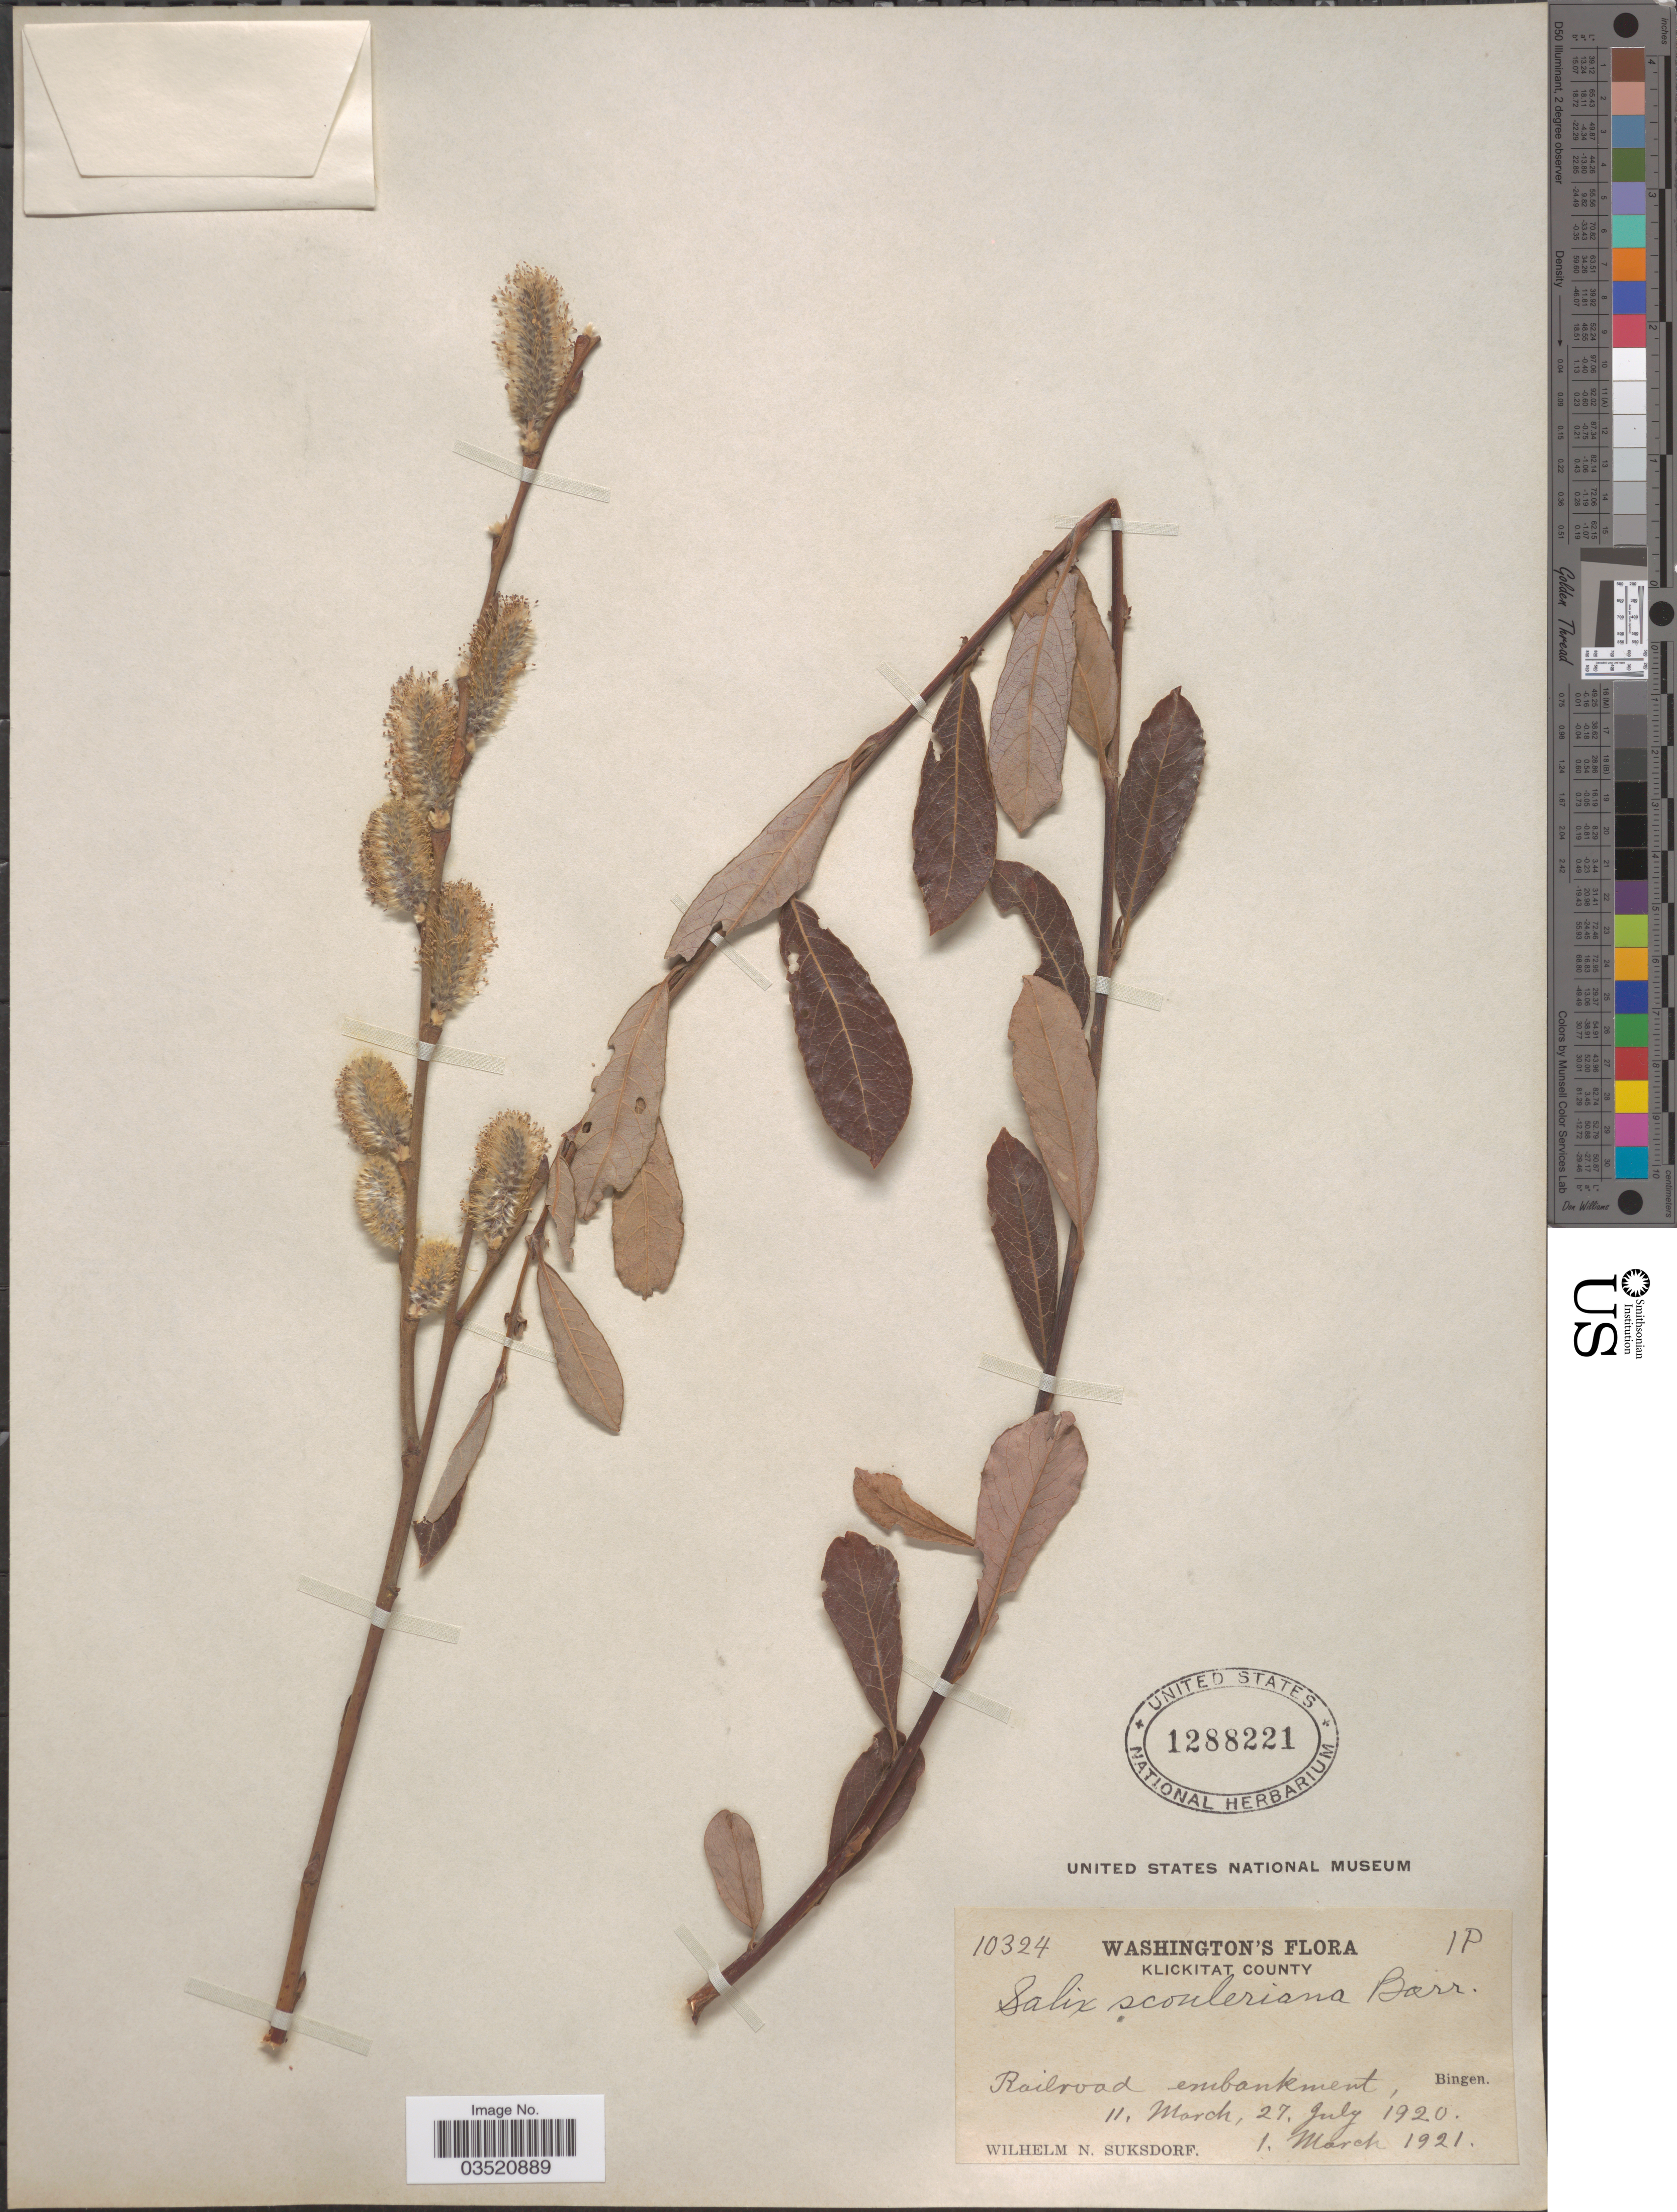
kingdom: Plantae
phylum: Tracheophyta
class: Magnoliopsida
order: Malpighiales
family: Salicaceae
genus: Salix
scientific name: Salix scouleriana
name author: Barratt ex Hook.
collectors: W. N. Suksdorf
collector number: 10324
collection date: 1920-03-11/1921-03-01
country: United States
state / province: Washington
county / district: Klickitat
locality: Klickitat County. Railroad embankment, Bingen.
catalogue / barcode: US 1288221